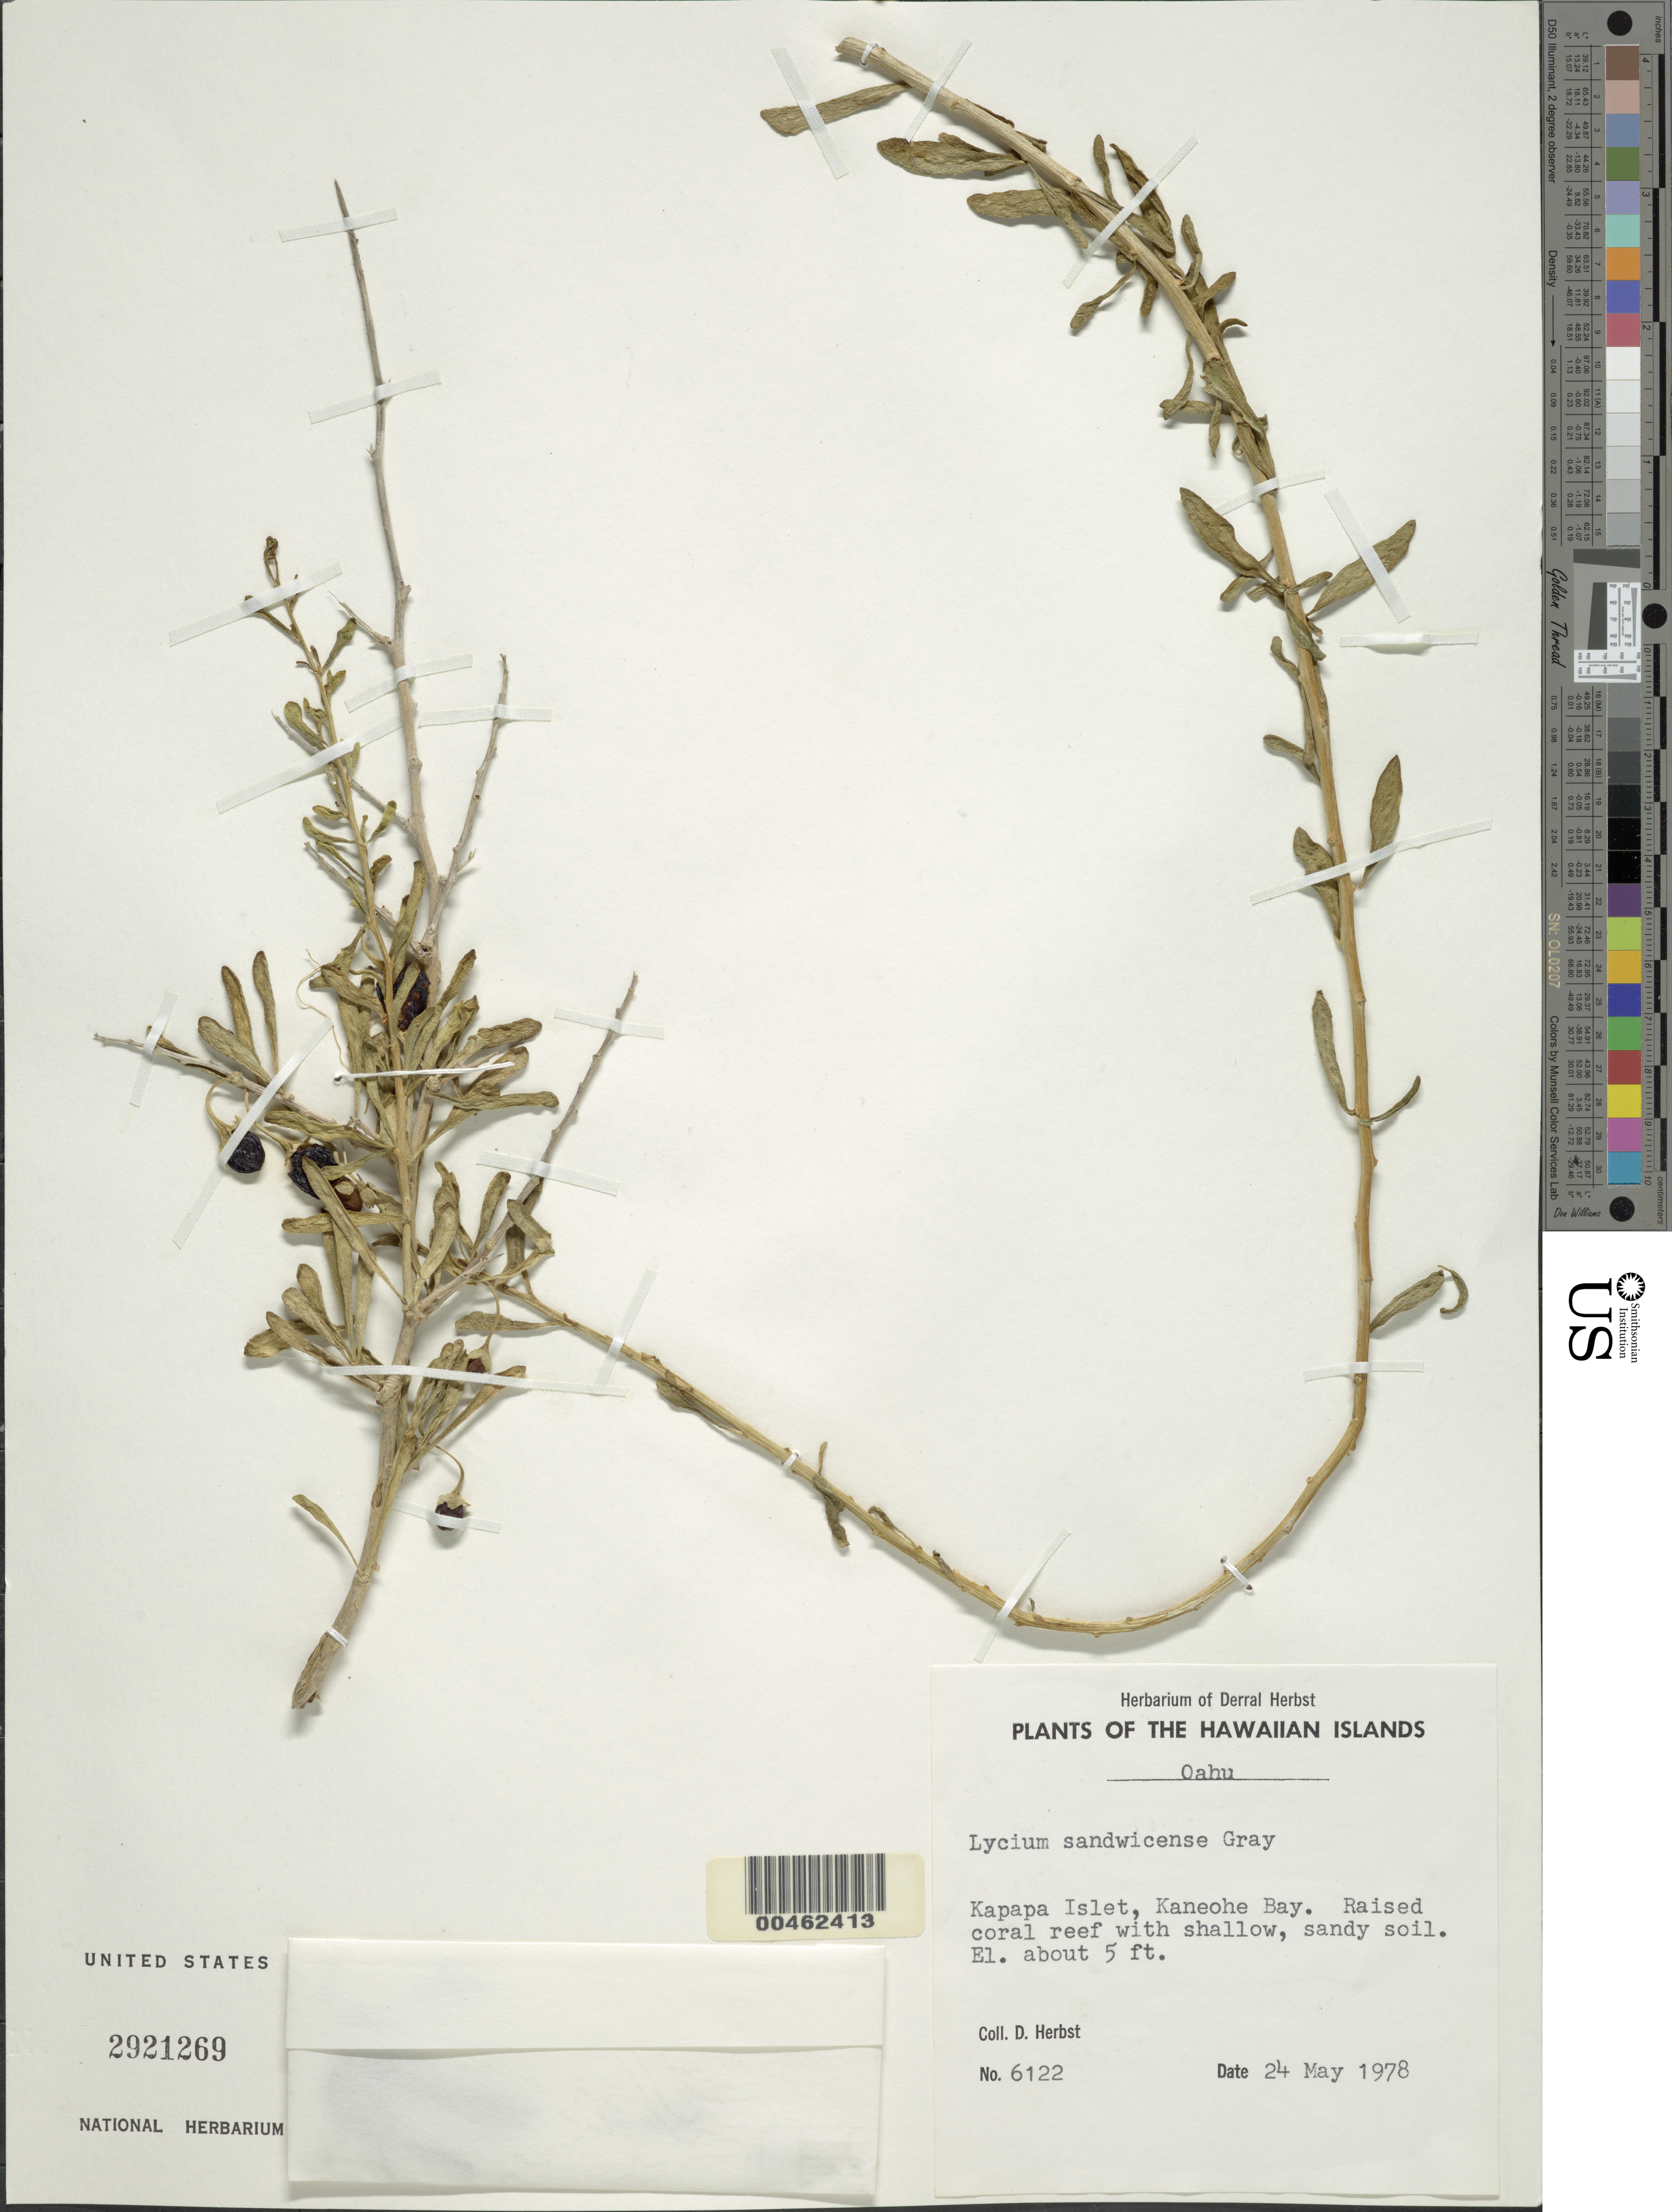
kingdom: Plantae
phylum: Tracheophyta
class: Magnoliopsida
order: Solanales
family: Solanaceae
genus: Lycium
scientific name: Lycium carolinianum var. sandwicense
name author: (A. Gray) C.L. Hitchc.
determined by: Wagner, W. L., (BOT), Smithsonian Institution - National Museum of Natural History (UNITED STATES)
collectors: D. R. Herbst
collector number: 6122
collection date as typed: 24 May 1978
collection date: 1978-05-24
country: United States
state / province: Hawaii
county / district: Honolulu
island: Kapapa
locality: Kaneohe Bay, Kapapa Island State Bird Refuge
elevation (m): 2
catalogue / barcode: US 2921269